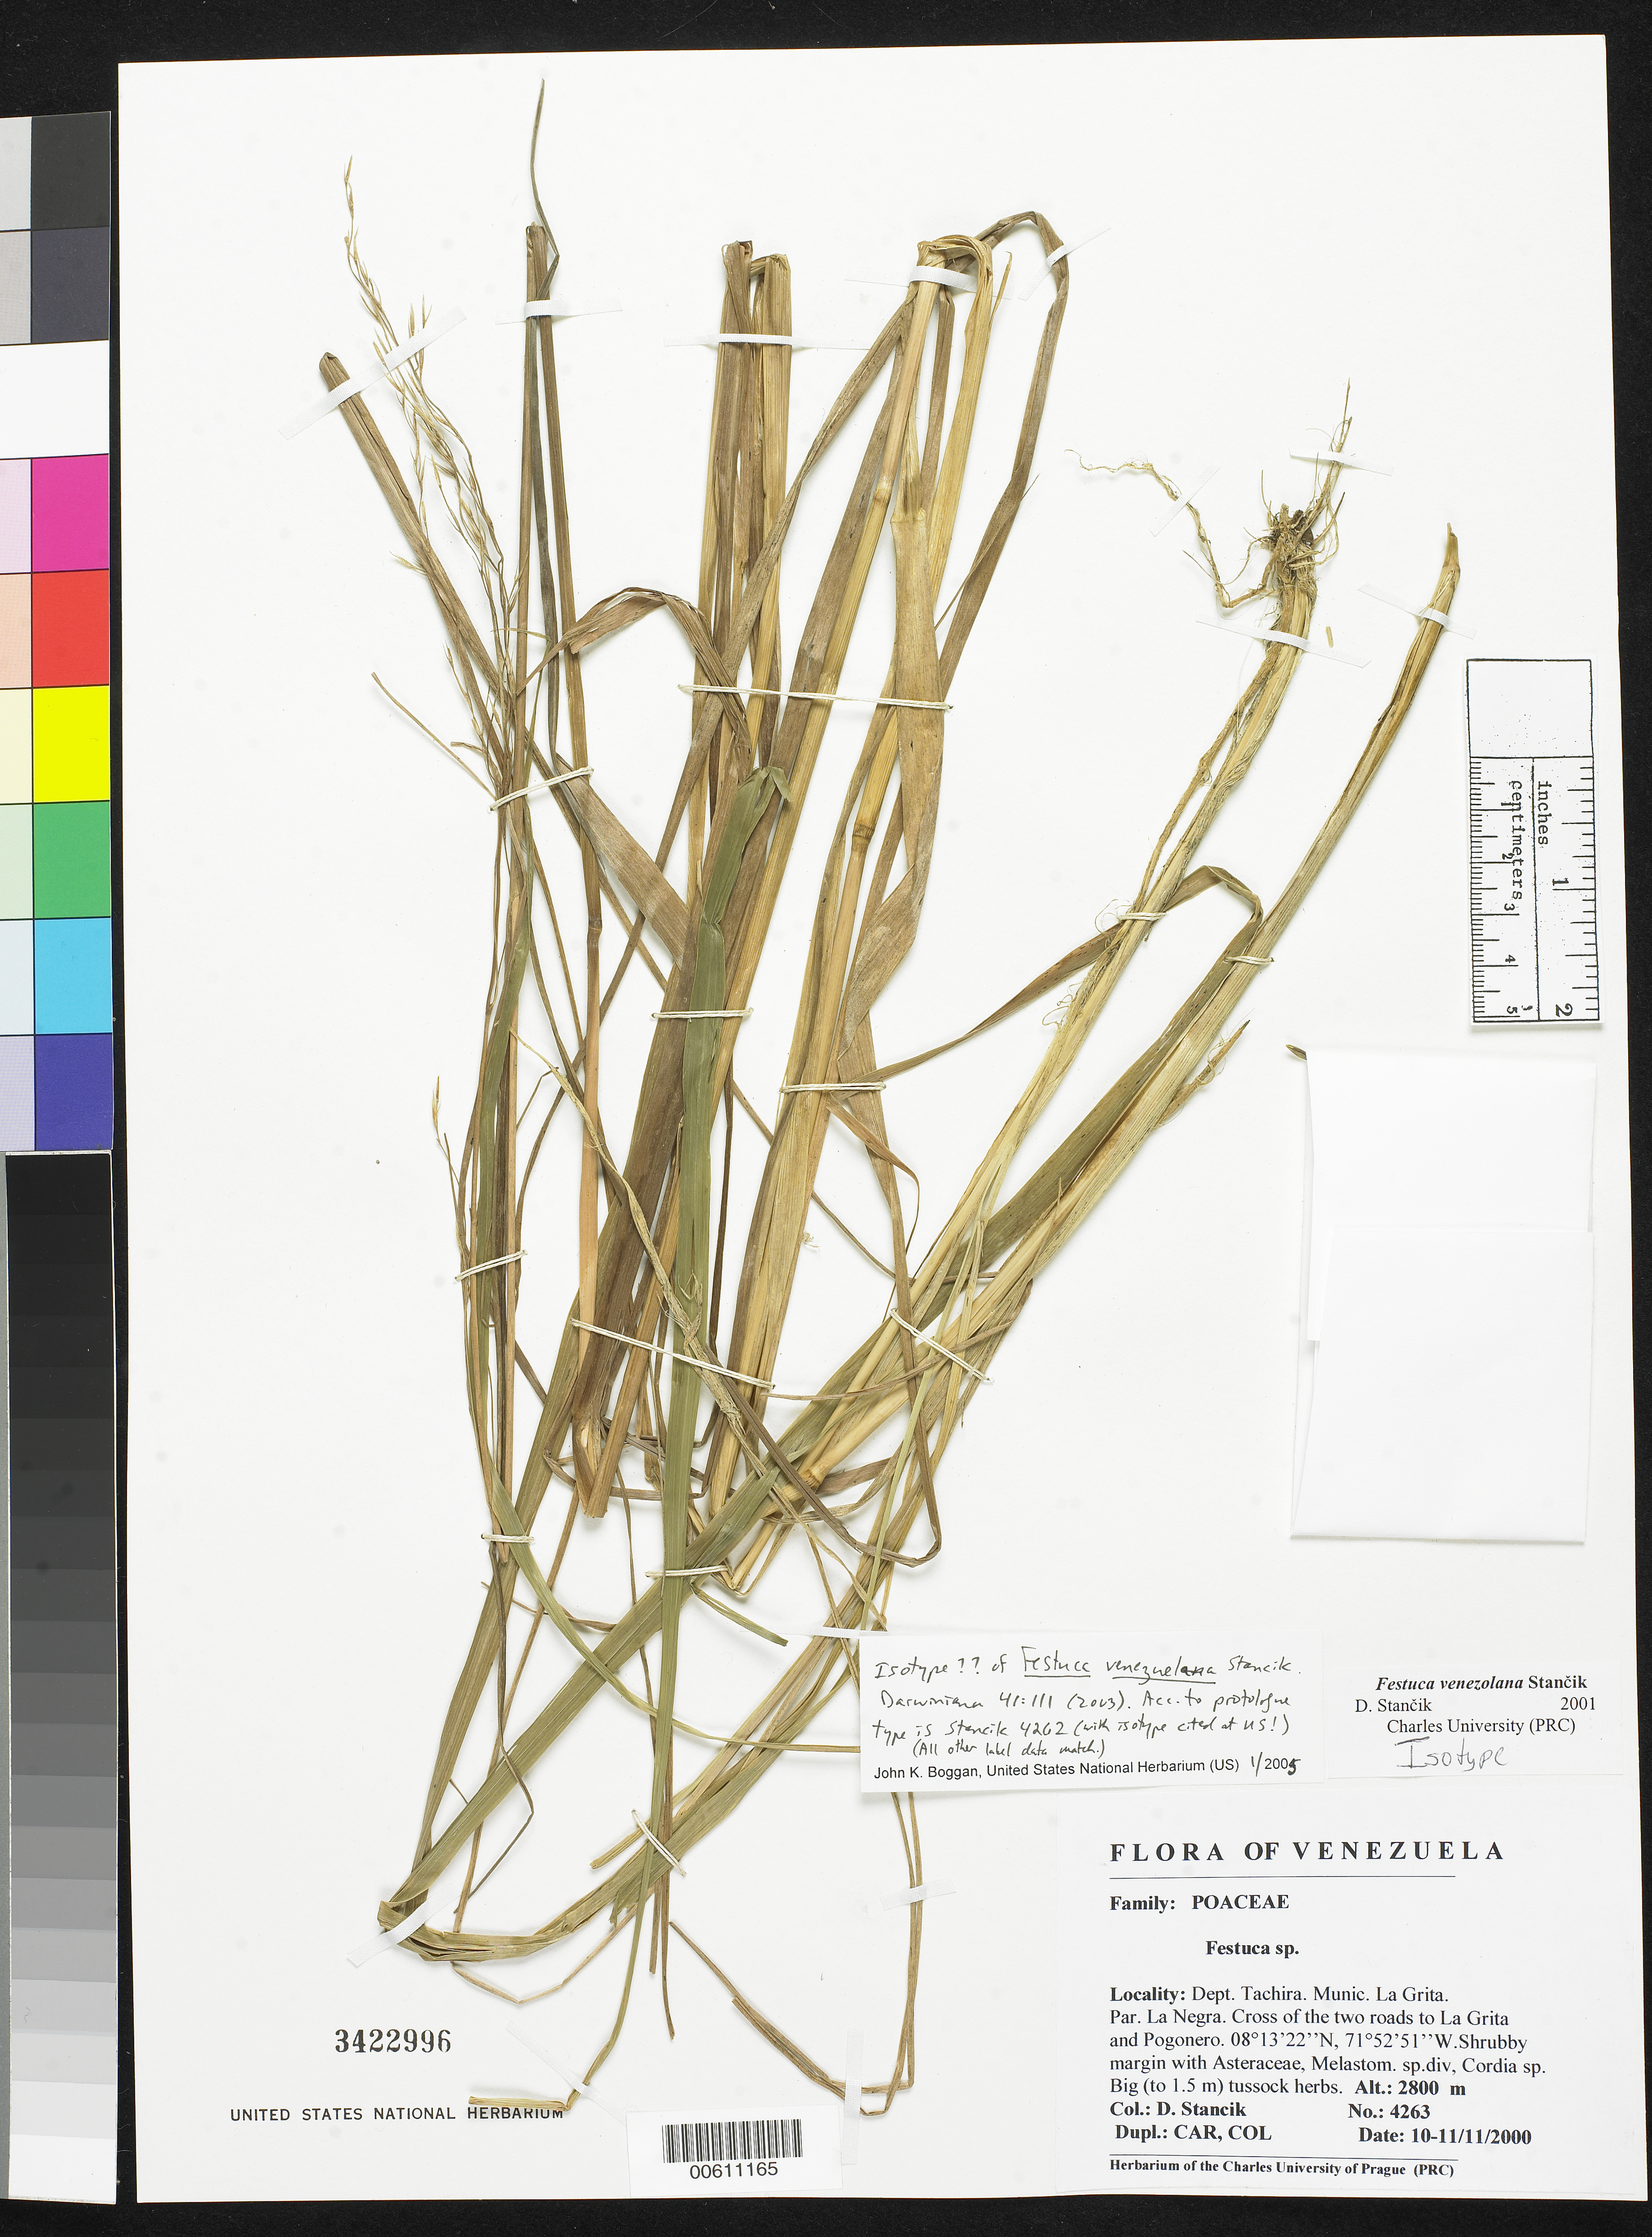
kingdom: Plantae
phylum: Tracheophyta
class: Liliopsida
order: Poales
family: Poaceae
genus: Festuca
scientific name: Festuca venezuelana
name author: Stancik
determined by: Boggan, J. K., (US), NMNH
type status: Possible Isotype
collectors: D. Stancik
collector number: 4263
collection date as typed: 10 Nov 2000 to 11 Nov 2000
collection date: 2000-11-10/2000-11-11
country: Venezuela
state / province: Tachira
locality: Dept. Tachira. Munic. La Grita. Par. La Negra. Cross of the two roads to La Grita and Pogonero.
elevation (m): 2800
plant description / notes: Holotype at PRC. Annotated as isotype of Festuca "venezolana" Stancik by Stancik (2001). Acc. to protologue, type is Stancik 4262 (with isotype explicitly cited at US); 4263 is not cited in protologue or exsiccatae, and other label data match.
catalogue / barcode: US 3422996